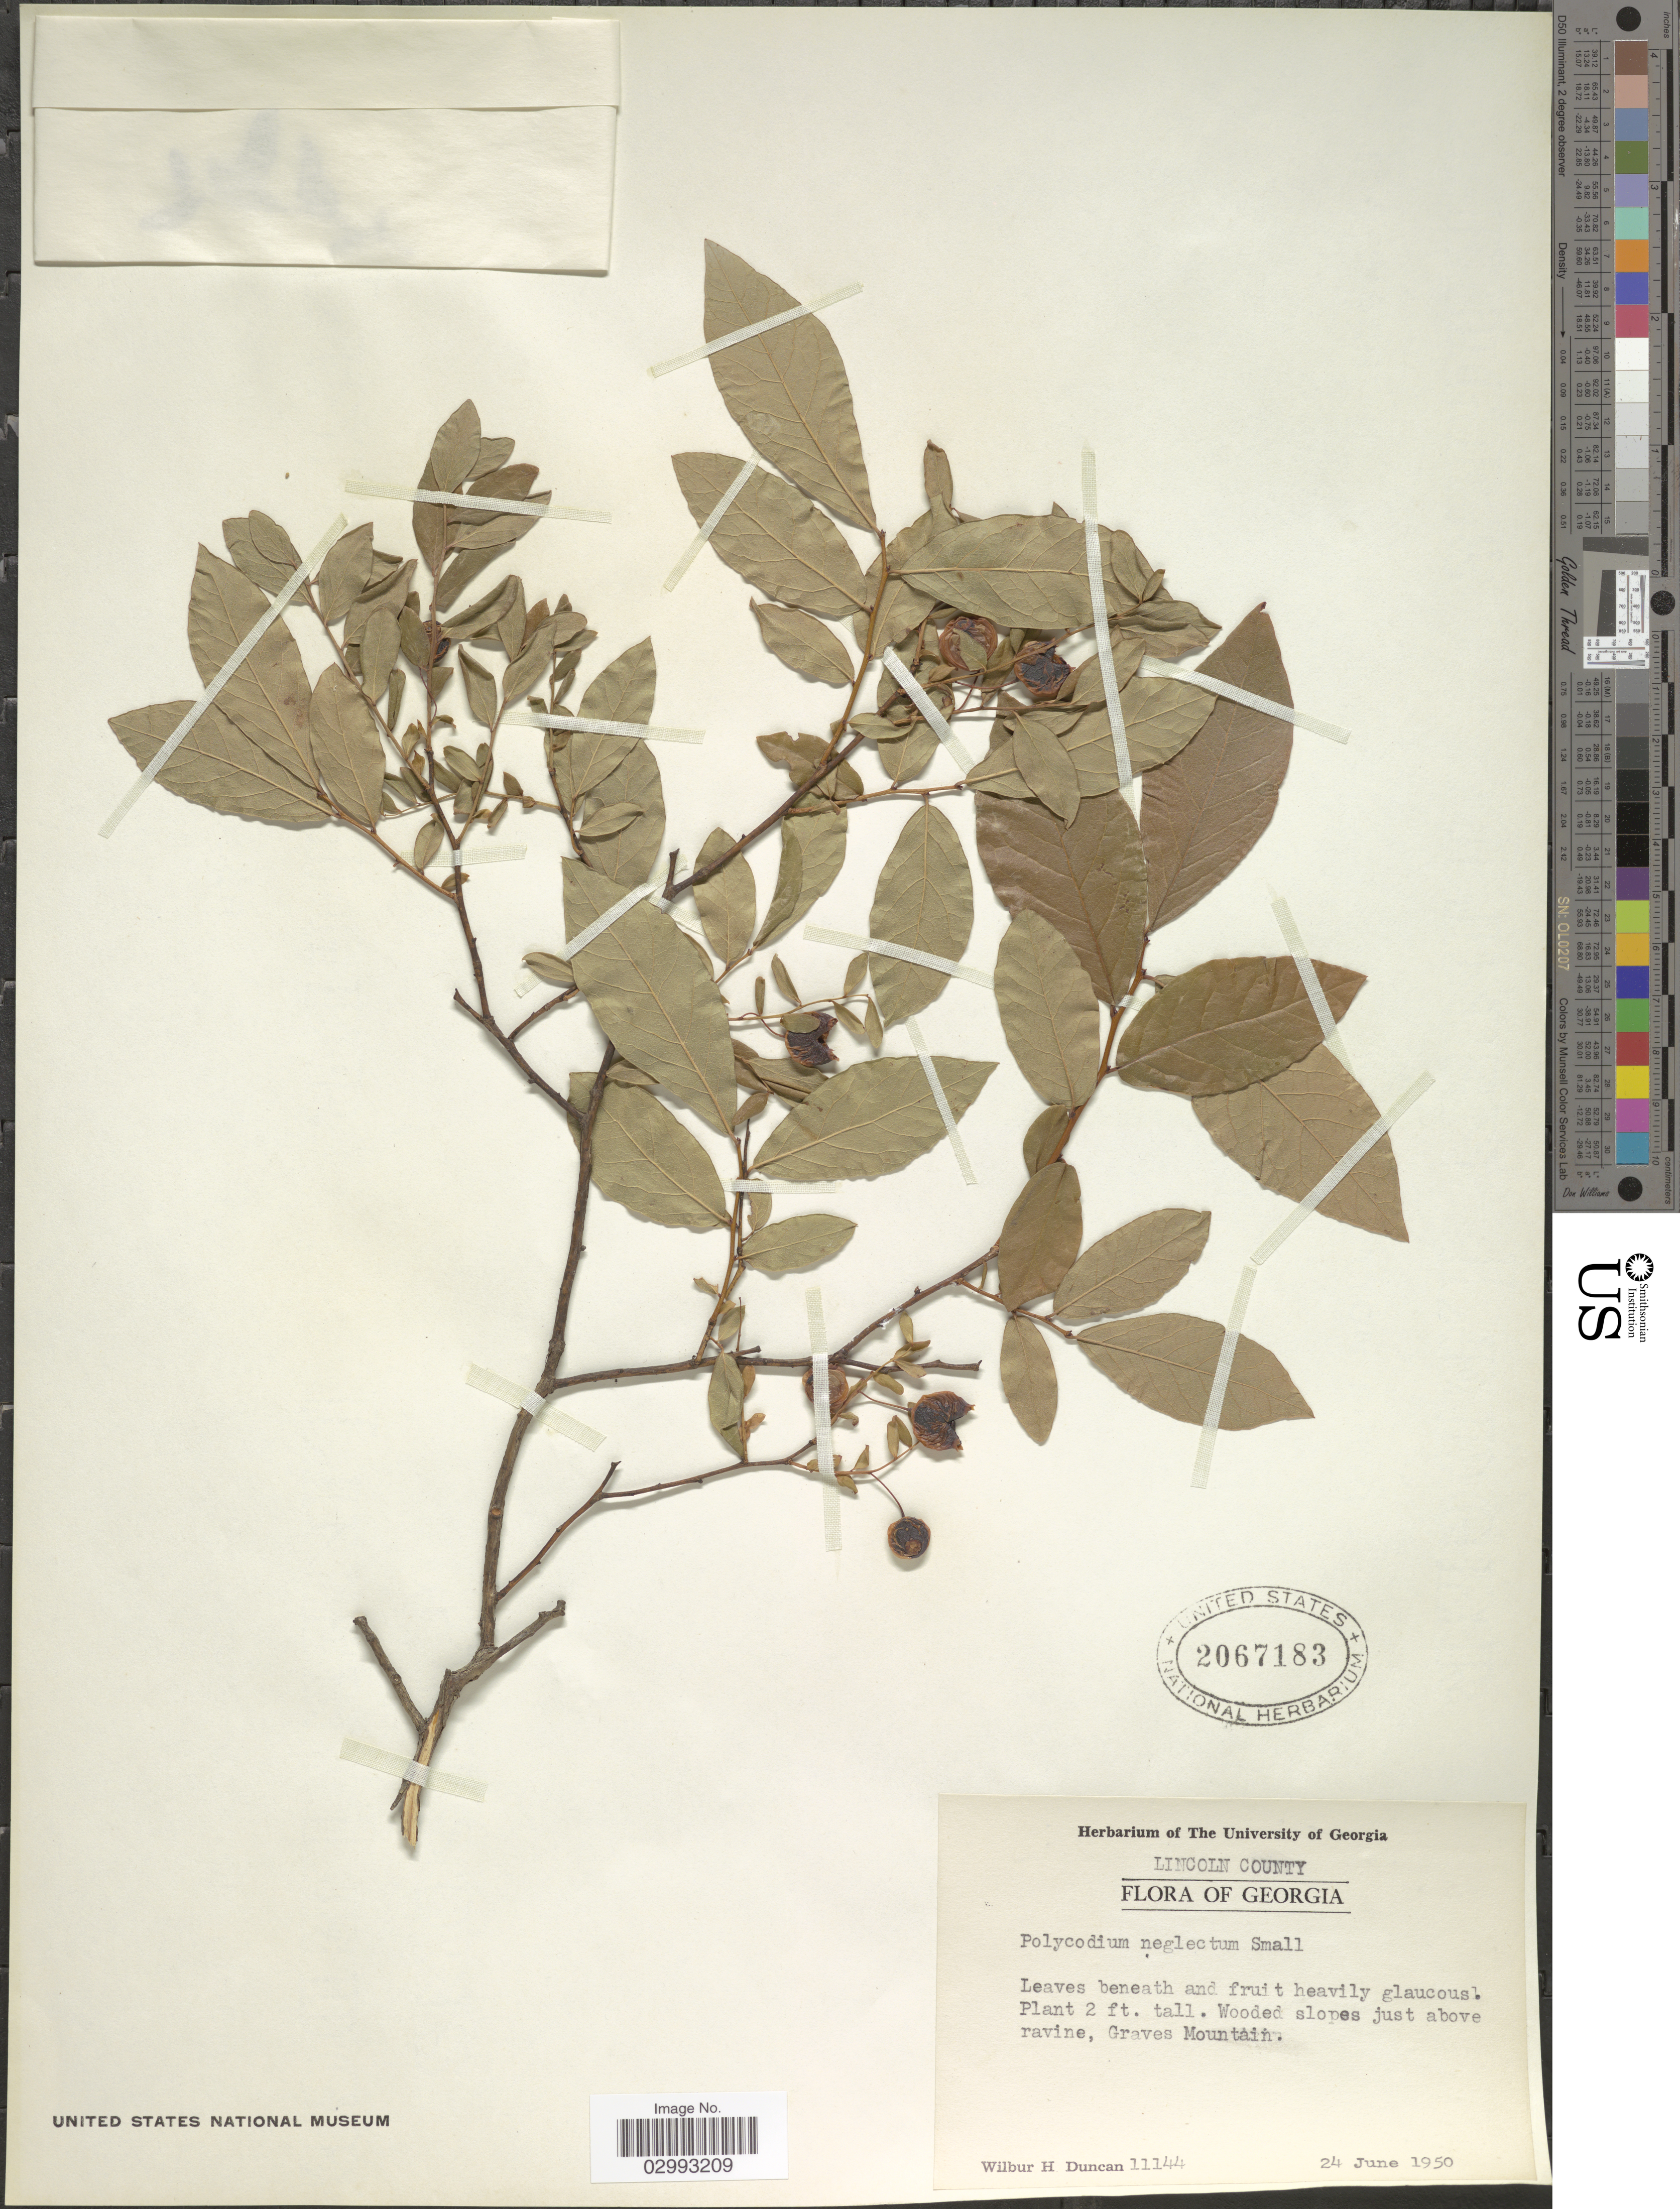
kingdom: Plantae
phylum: Tracheophyta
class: Magnoliopsida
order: Ericales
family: Ericaceae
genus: Polycodium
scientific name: Polycodium stamineum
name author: (L.) Greene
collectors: W. H. Duncan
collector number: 11144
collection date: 1950-06-24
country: United States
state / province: Georgia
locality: Lincoln County. Graves Mountain.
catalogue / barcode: US 2067183